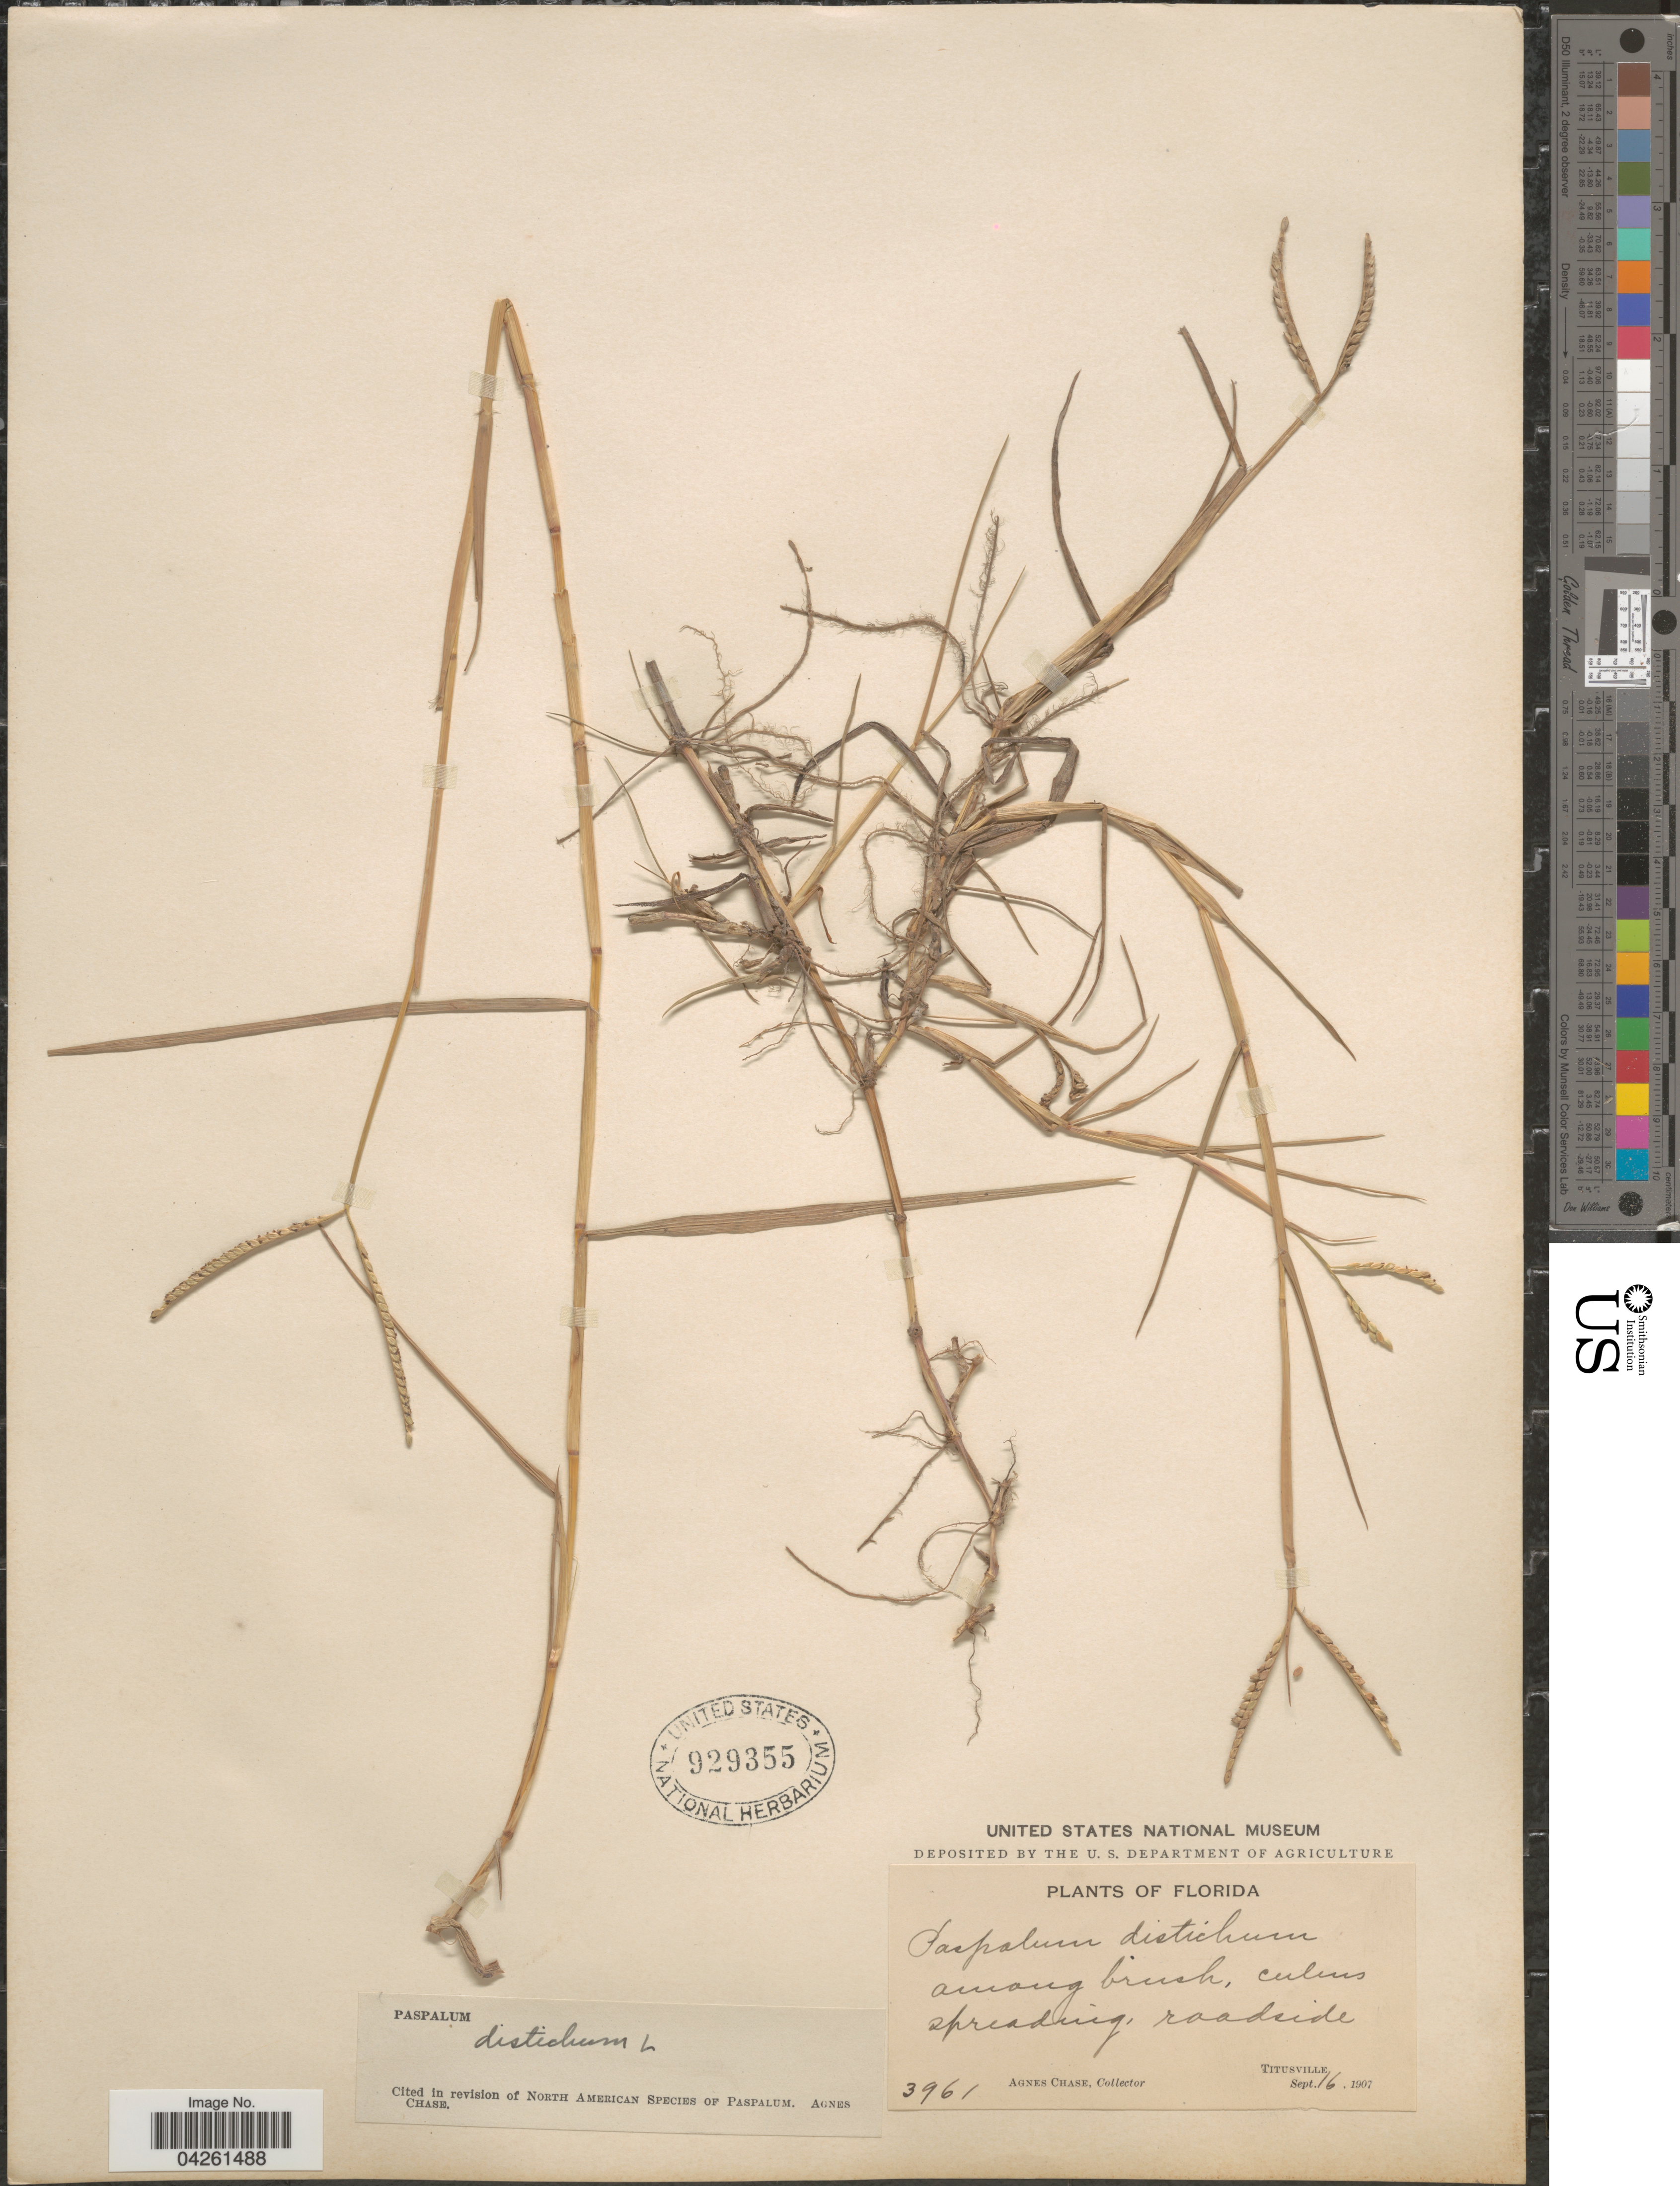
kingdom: Plantae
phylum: Tracheophyta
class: Liliopsida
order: Poales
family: Poaceae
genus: Paspalum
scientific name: Paspalum distichum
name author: L.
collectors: A. Chase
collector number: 3961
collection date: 1907-09-16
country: United States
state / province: Florida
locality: Titusville.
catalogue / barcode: US 929355